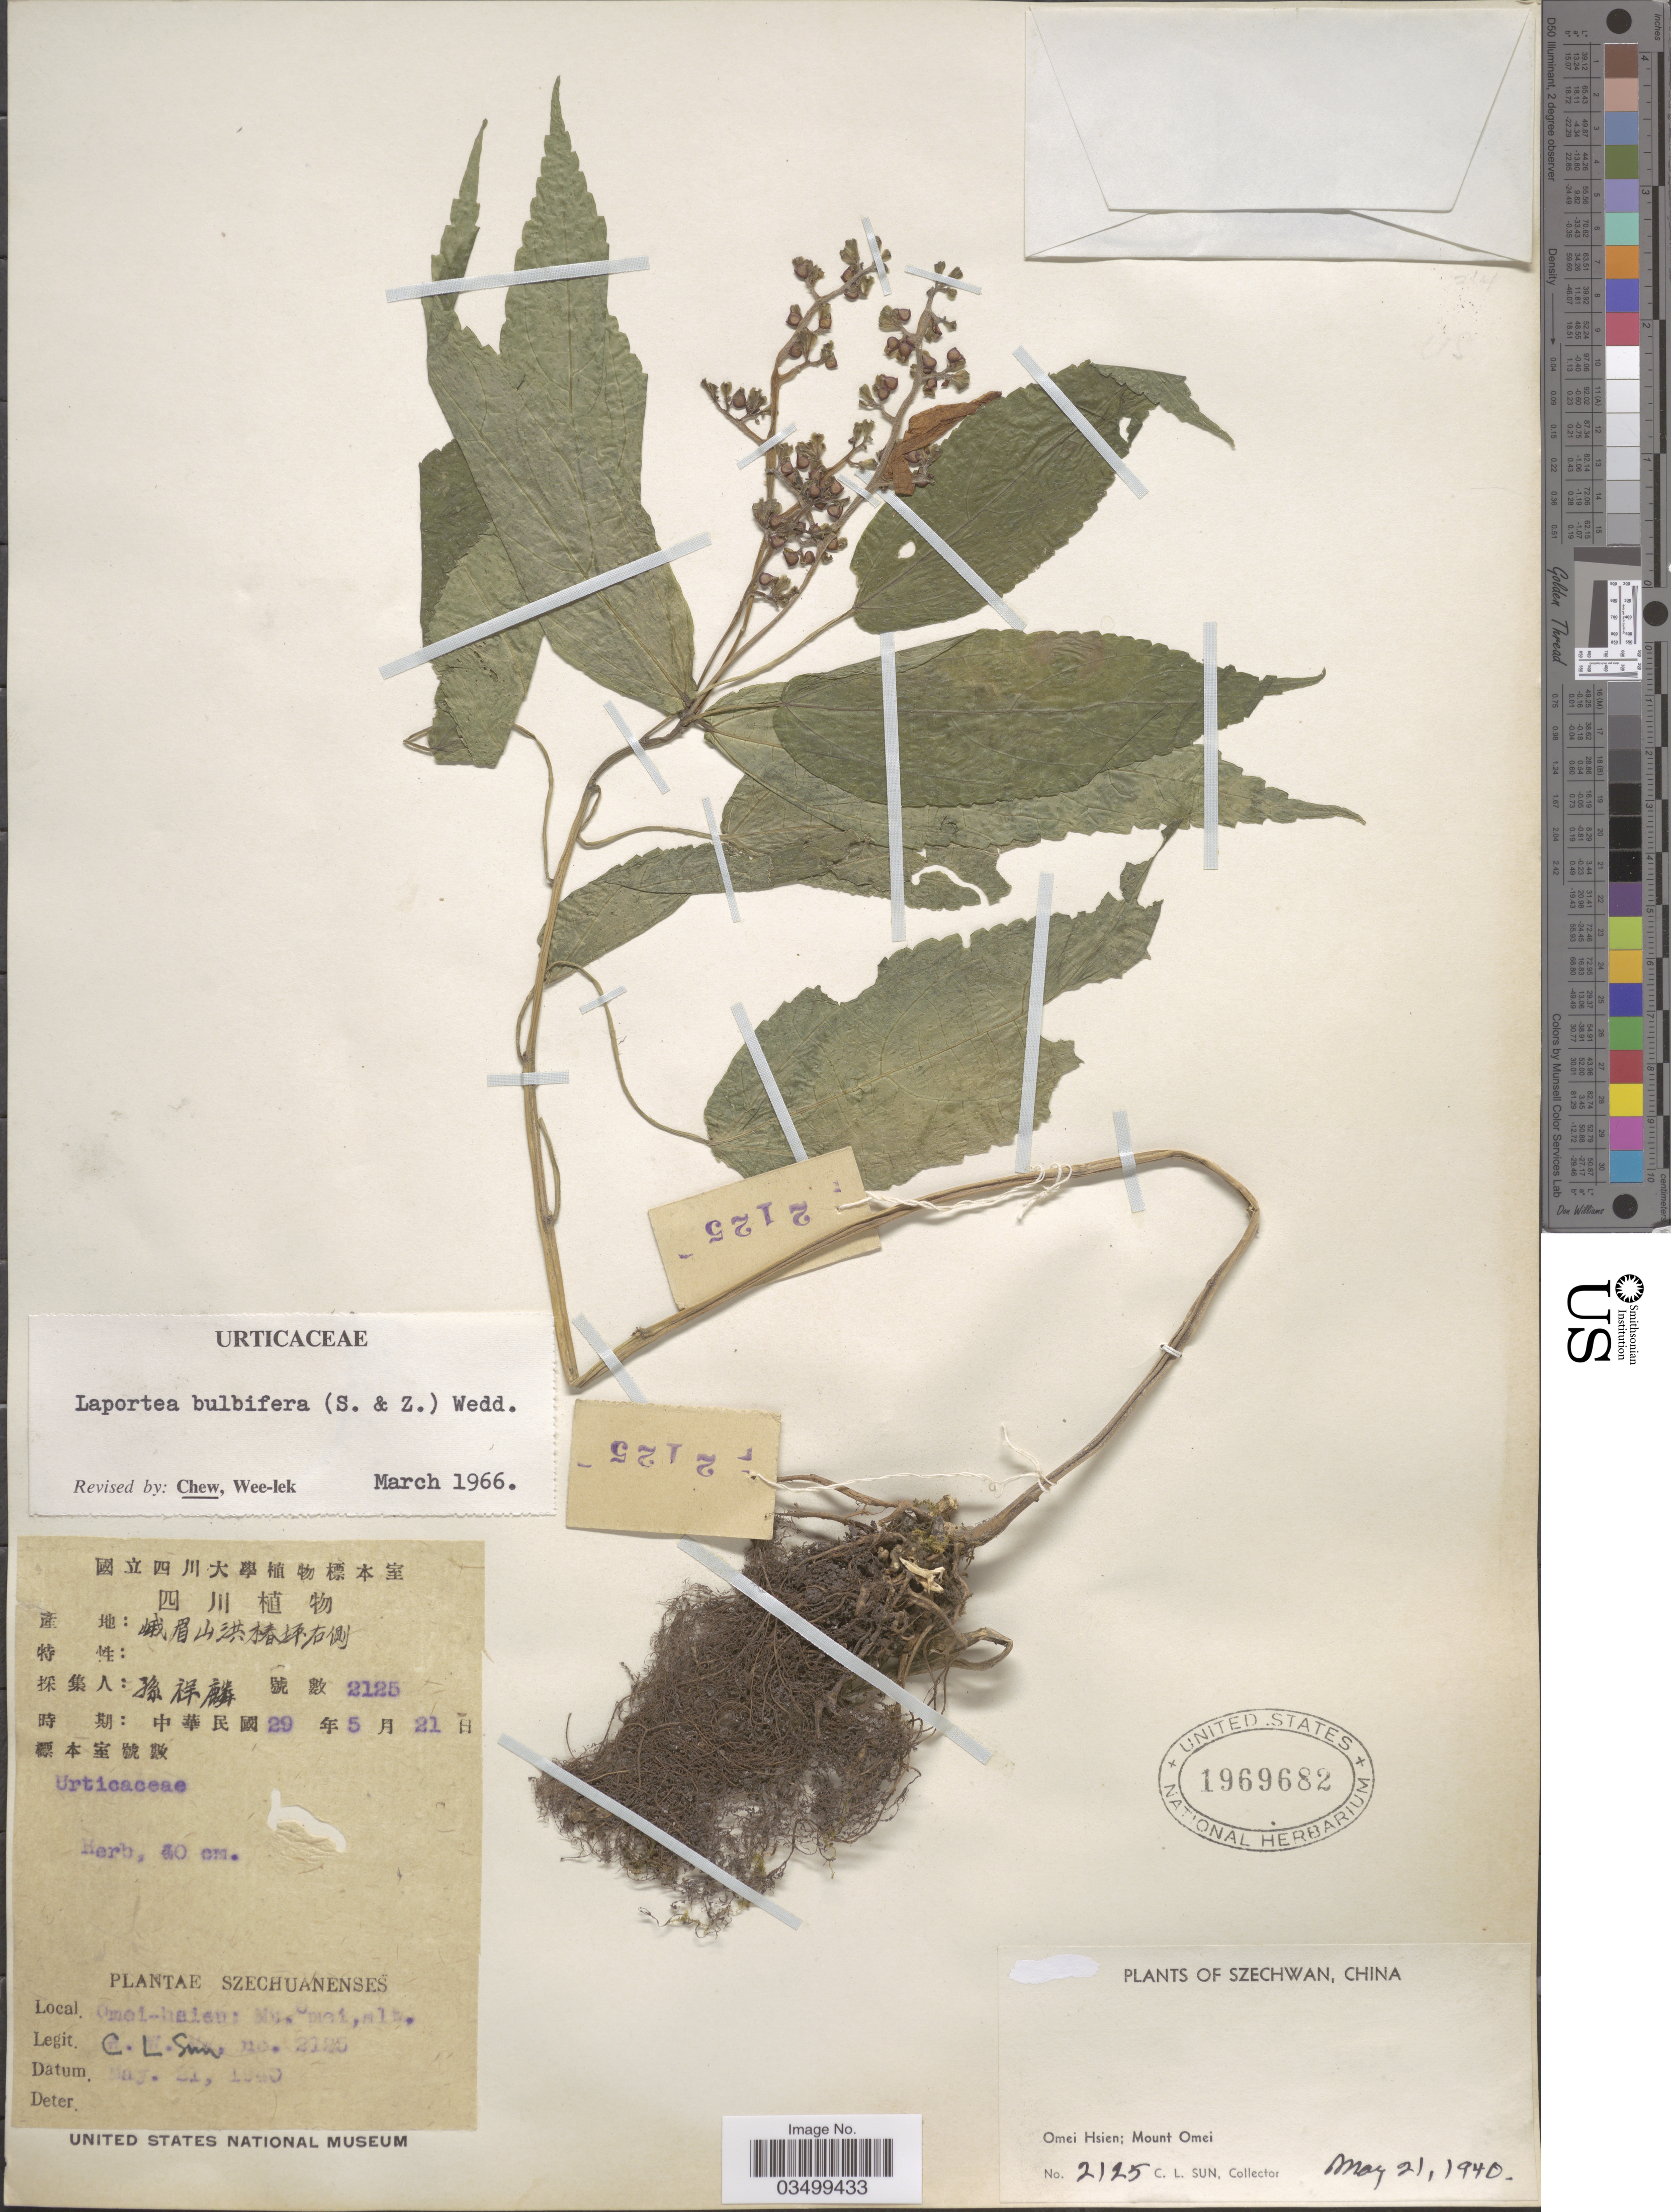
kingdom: Plantae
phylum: Tracheophyta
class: Magnoliopsida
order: Rosales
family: Urticaceae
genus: Laportea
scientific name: Laportea bulbifera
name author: (Siebold & Zucc.) Wedd.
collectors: C. Sun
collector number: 2125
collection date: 1940-05-21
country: China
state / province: Sichuan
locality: Szechwan. Omei Hsien: Mount Omei.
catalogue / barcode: US 1969682